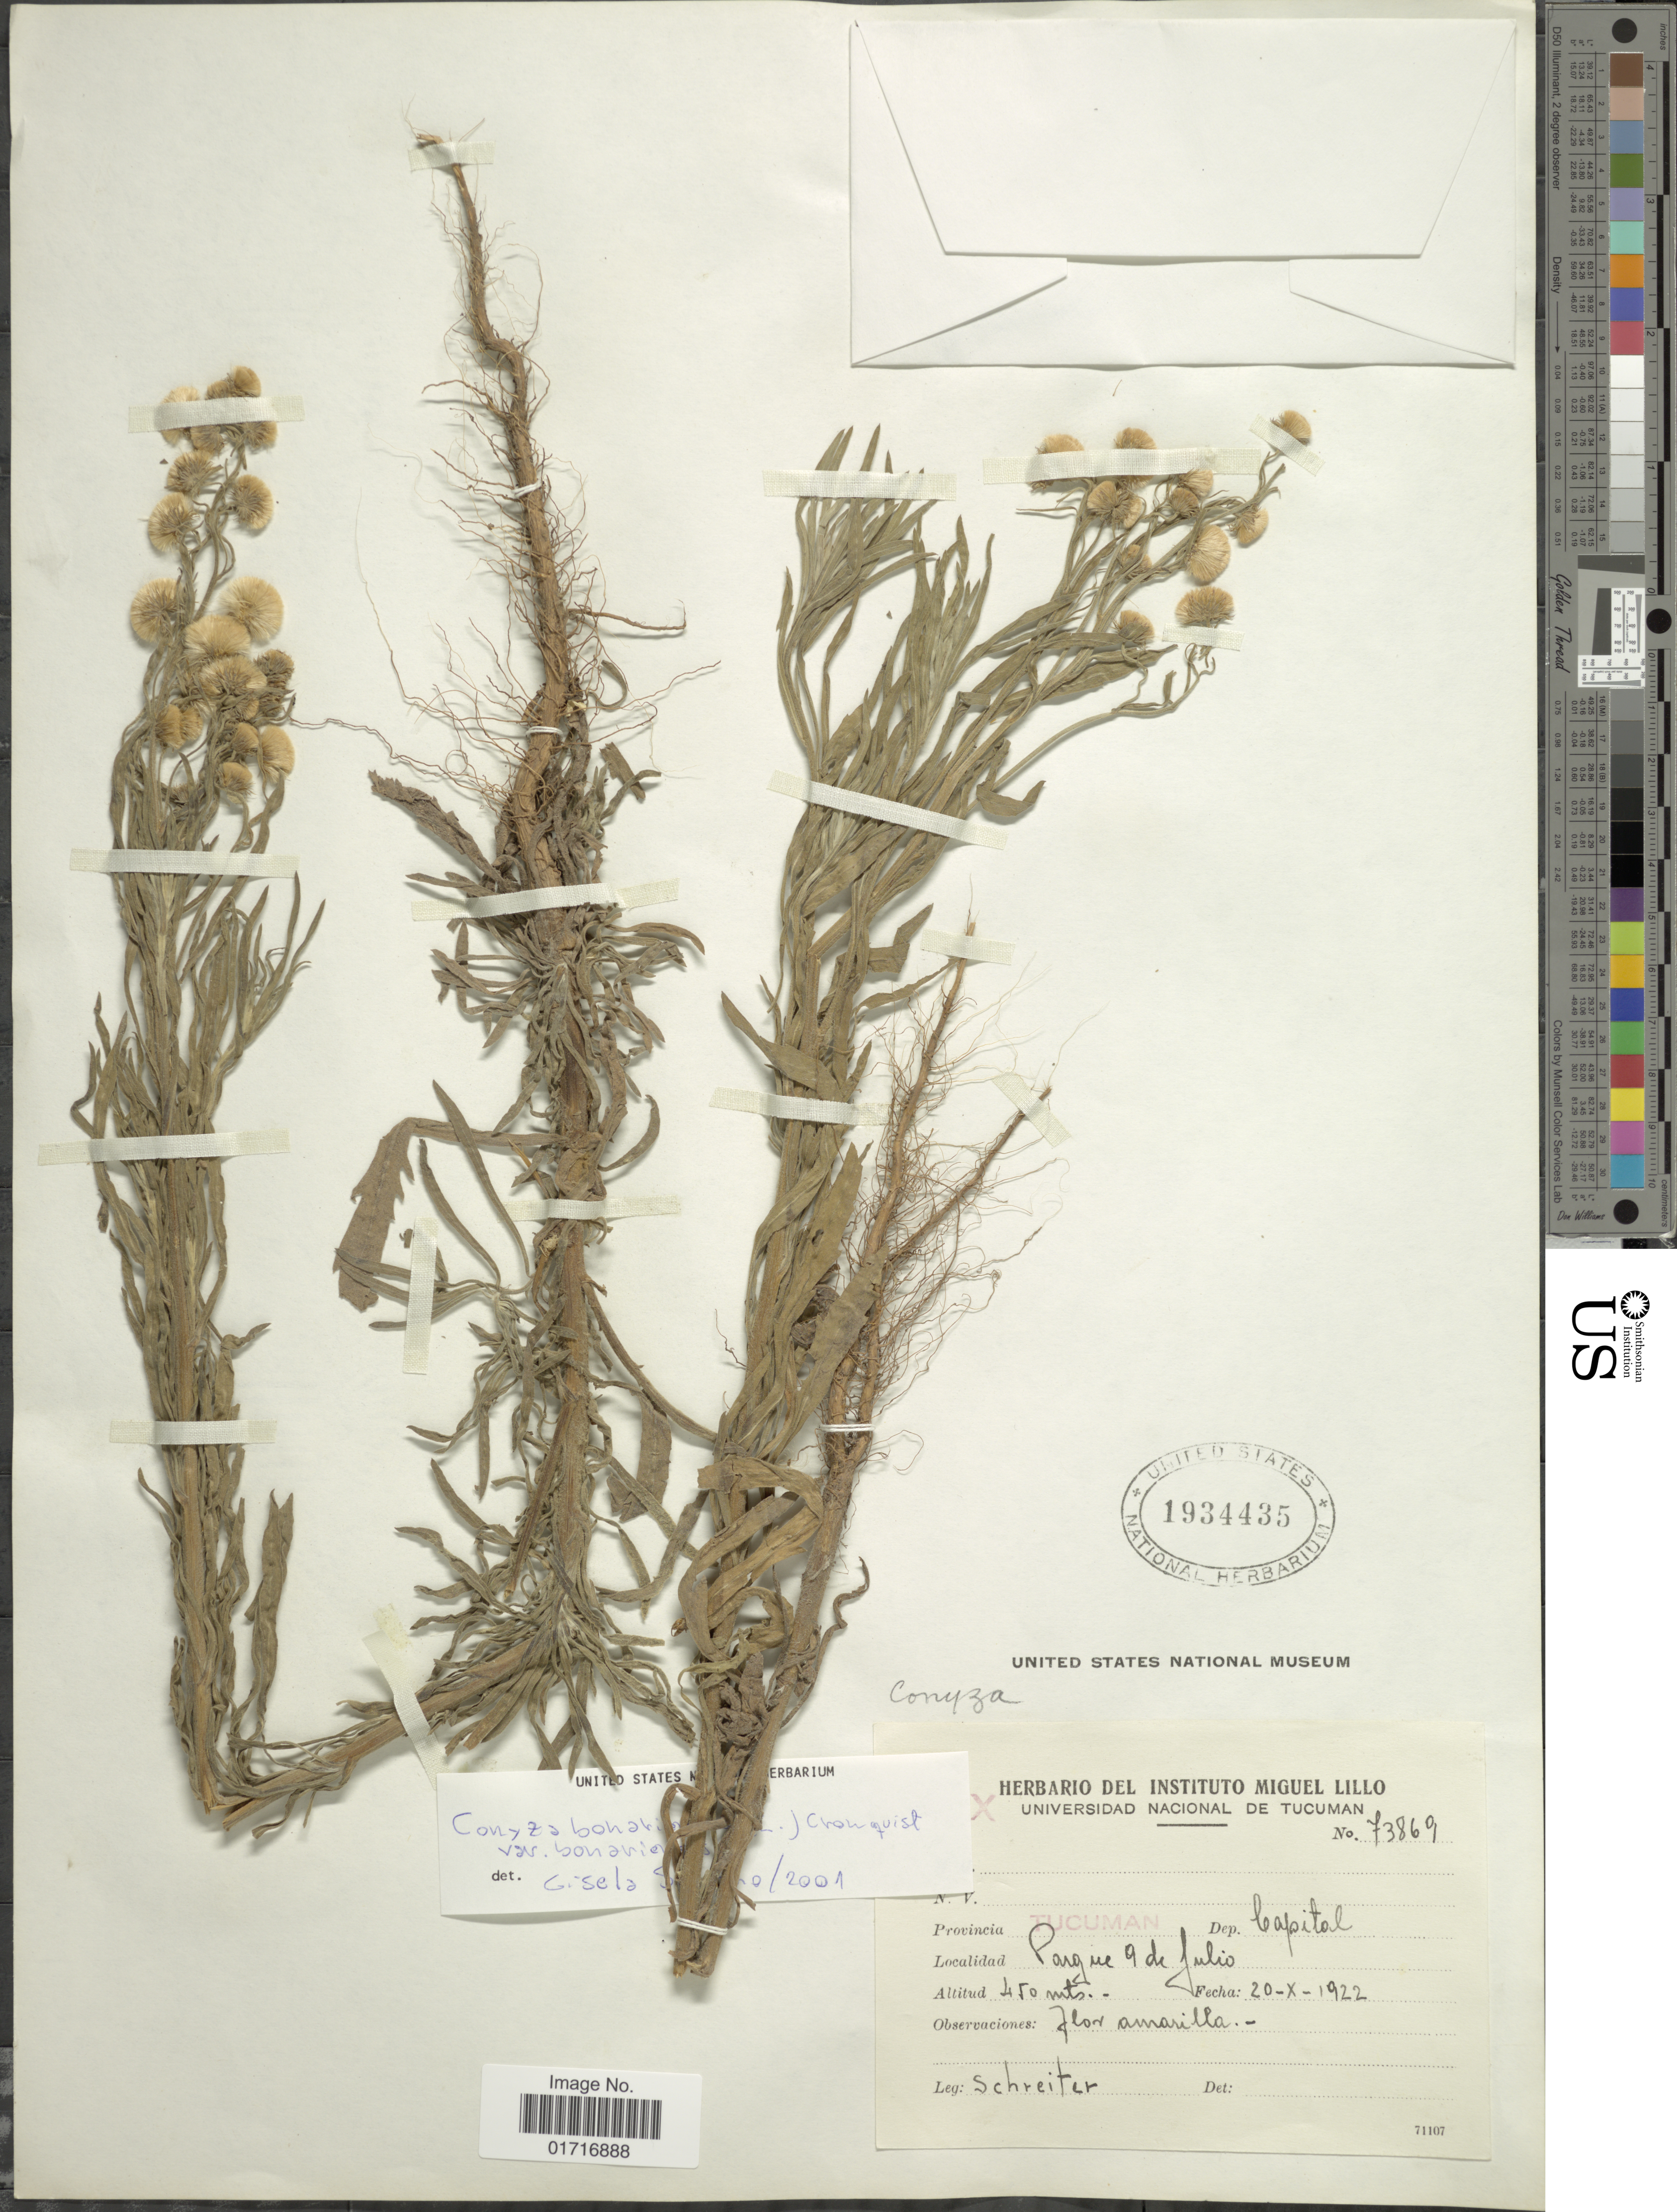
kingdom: Plantae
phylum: Tracheophyta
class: Magnoliopsida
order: Asterales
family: Asteraceae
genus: Conyza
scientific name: Conyza bonariensis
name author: (L.) Cronq.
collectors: -. Schreiter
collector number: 73869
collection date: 1922-10-20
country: Argentina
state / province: Tucuman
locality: Provincia Tucuman. Dep. Capital. Parque o de Julio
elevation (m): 450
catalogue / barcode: US 1934435